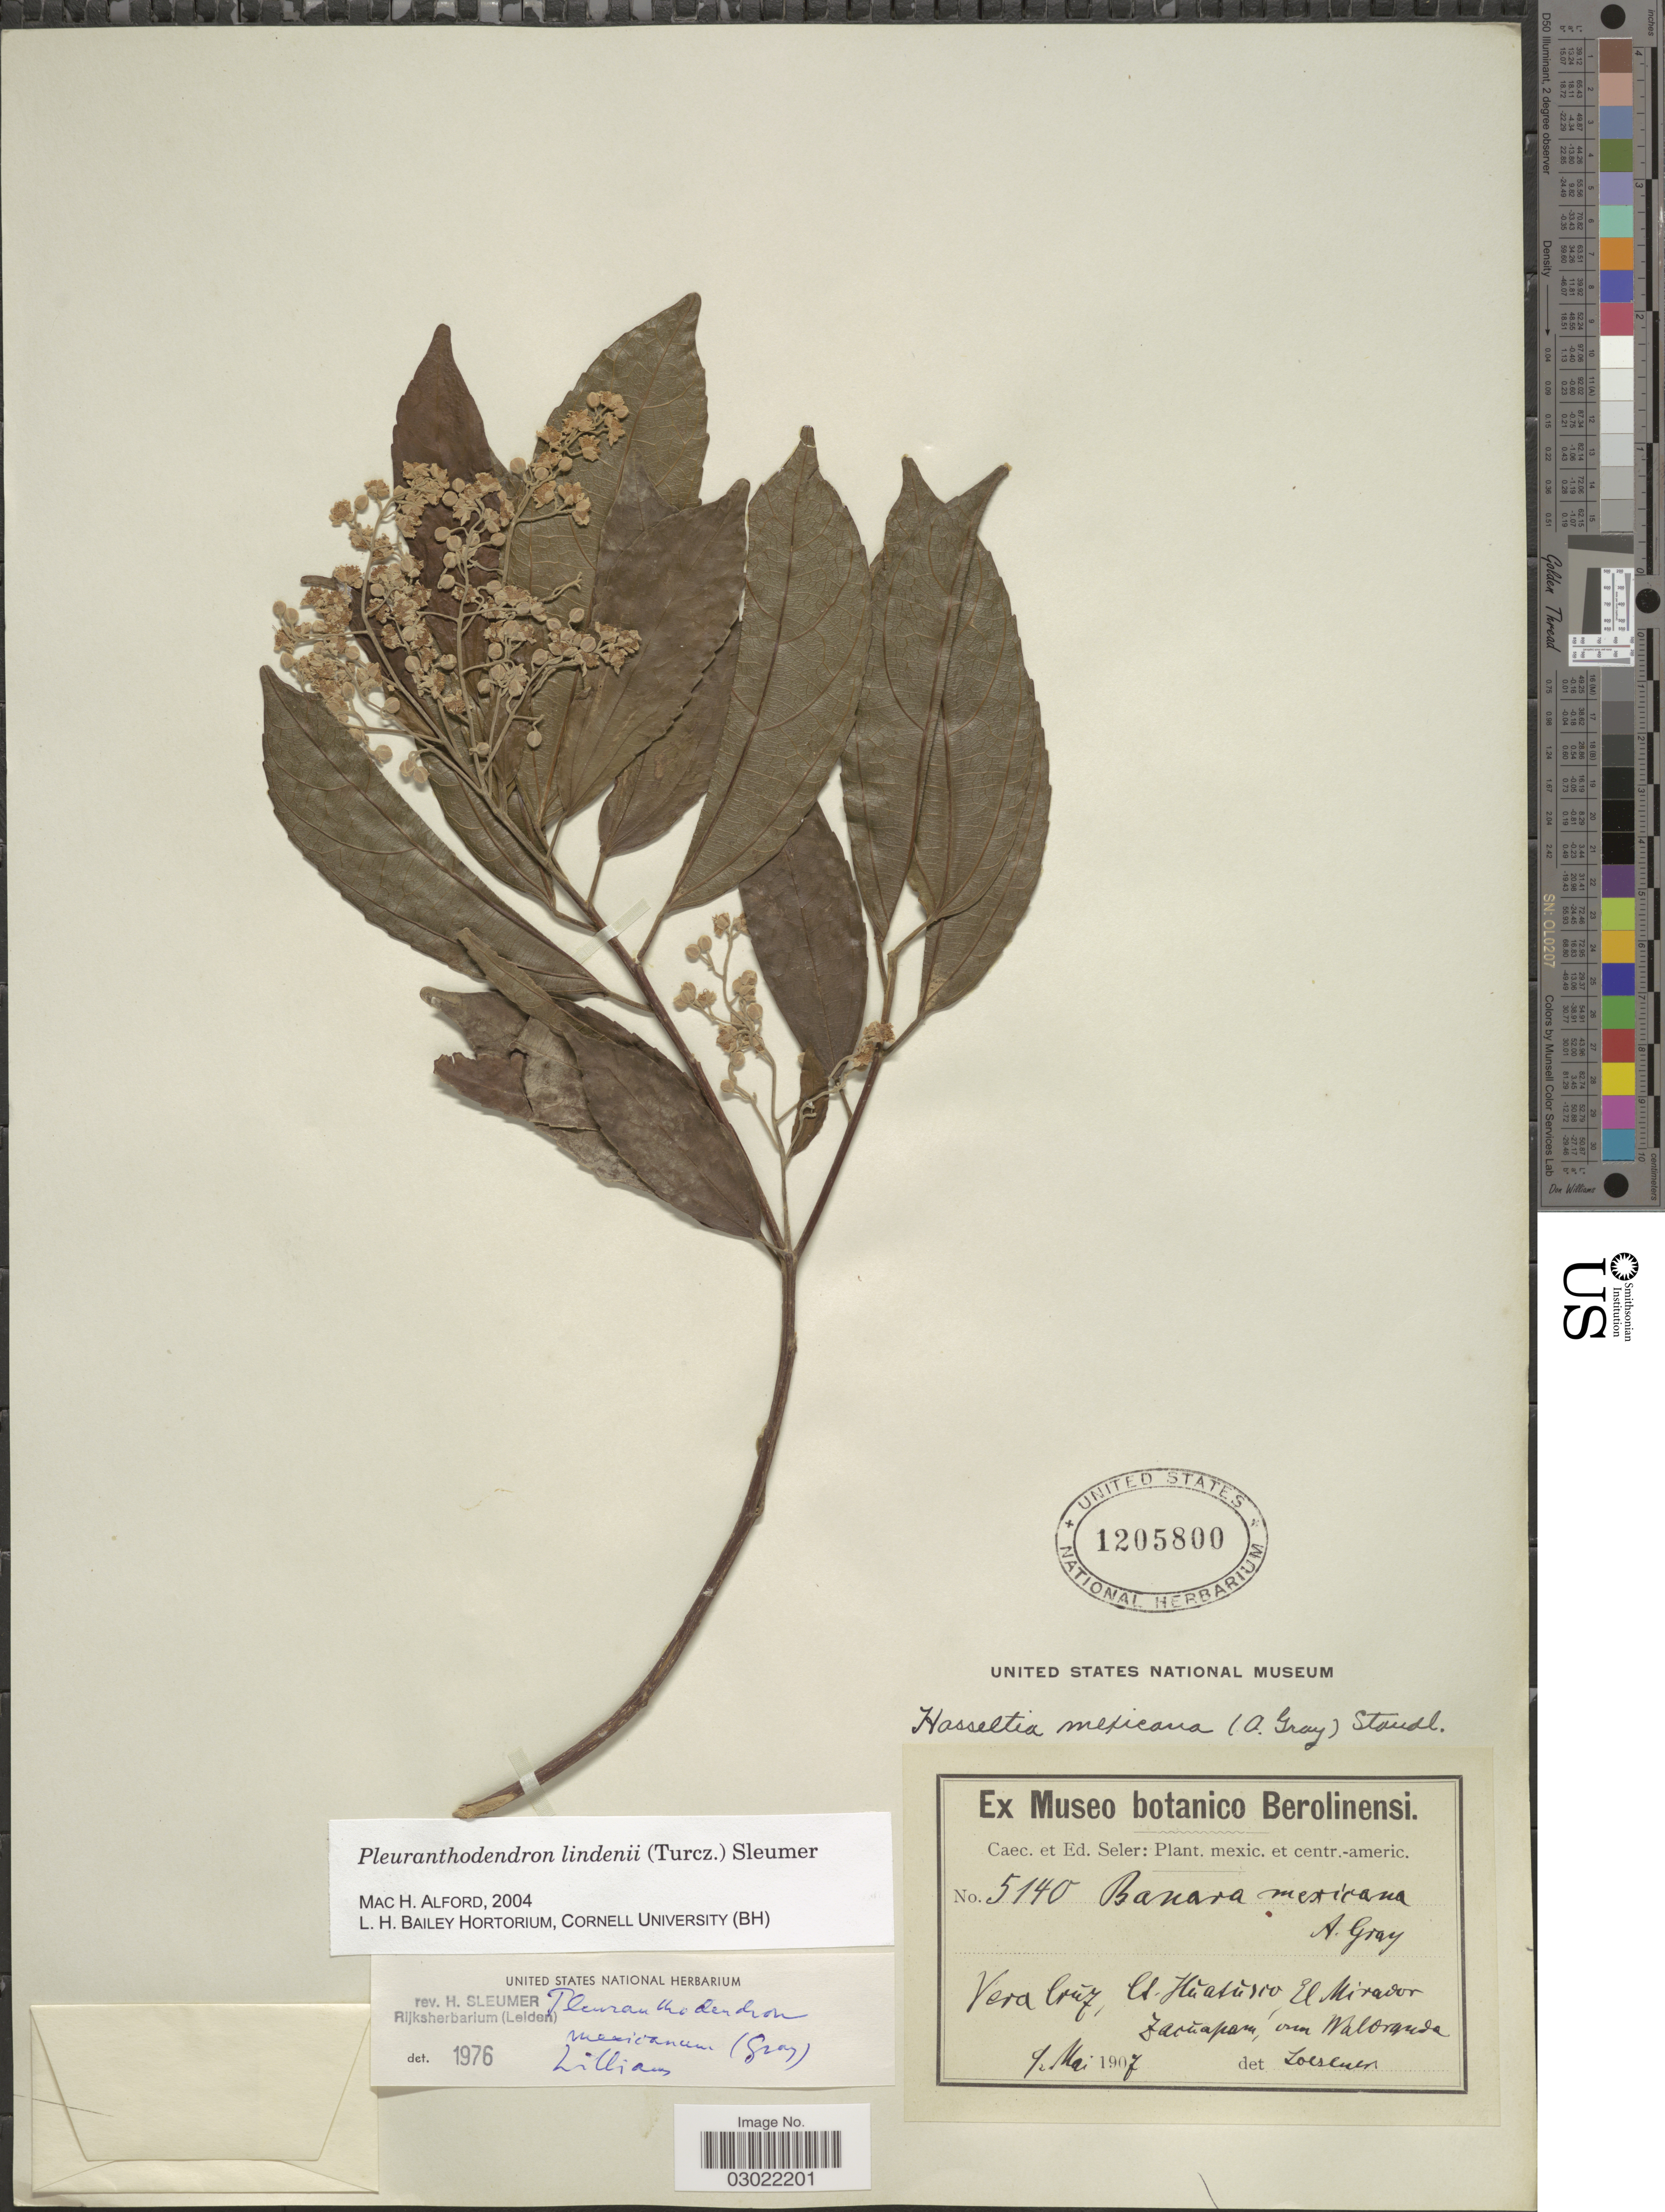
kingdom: Plantae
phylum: Tracheophyta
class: Magnoliopsida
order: Malpighiales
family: Salicaceae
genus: Pleuranthodendron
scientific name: Pleuranthodendron lindenii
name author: (Turcz.) Sleumer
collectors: C. Seler & E. G. Seler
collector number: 5140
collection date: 1907-05-07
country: Mexico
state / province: Veracruz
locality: Vera Cruz, Ct. Huatusco, El Mirador. Zacuapam vom Waldrande.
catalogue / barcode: US 1205800